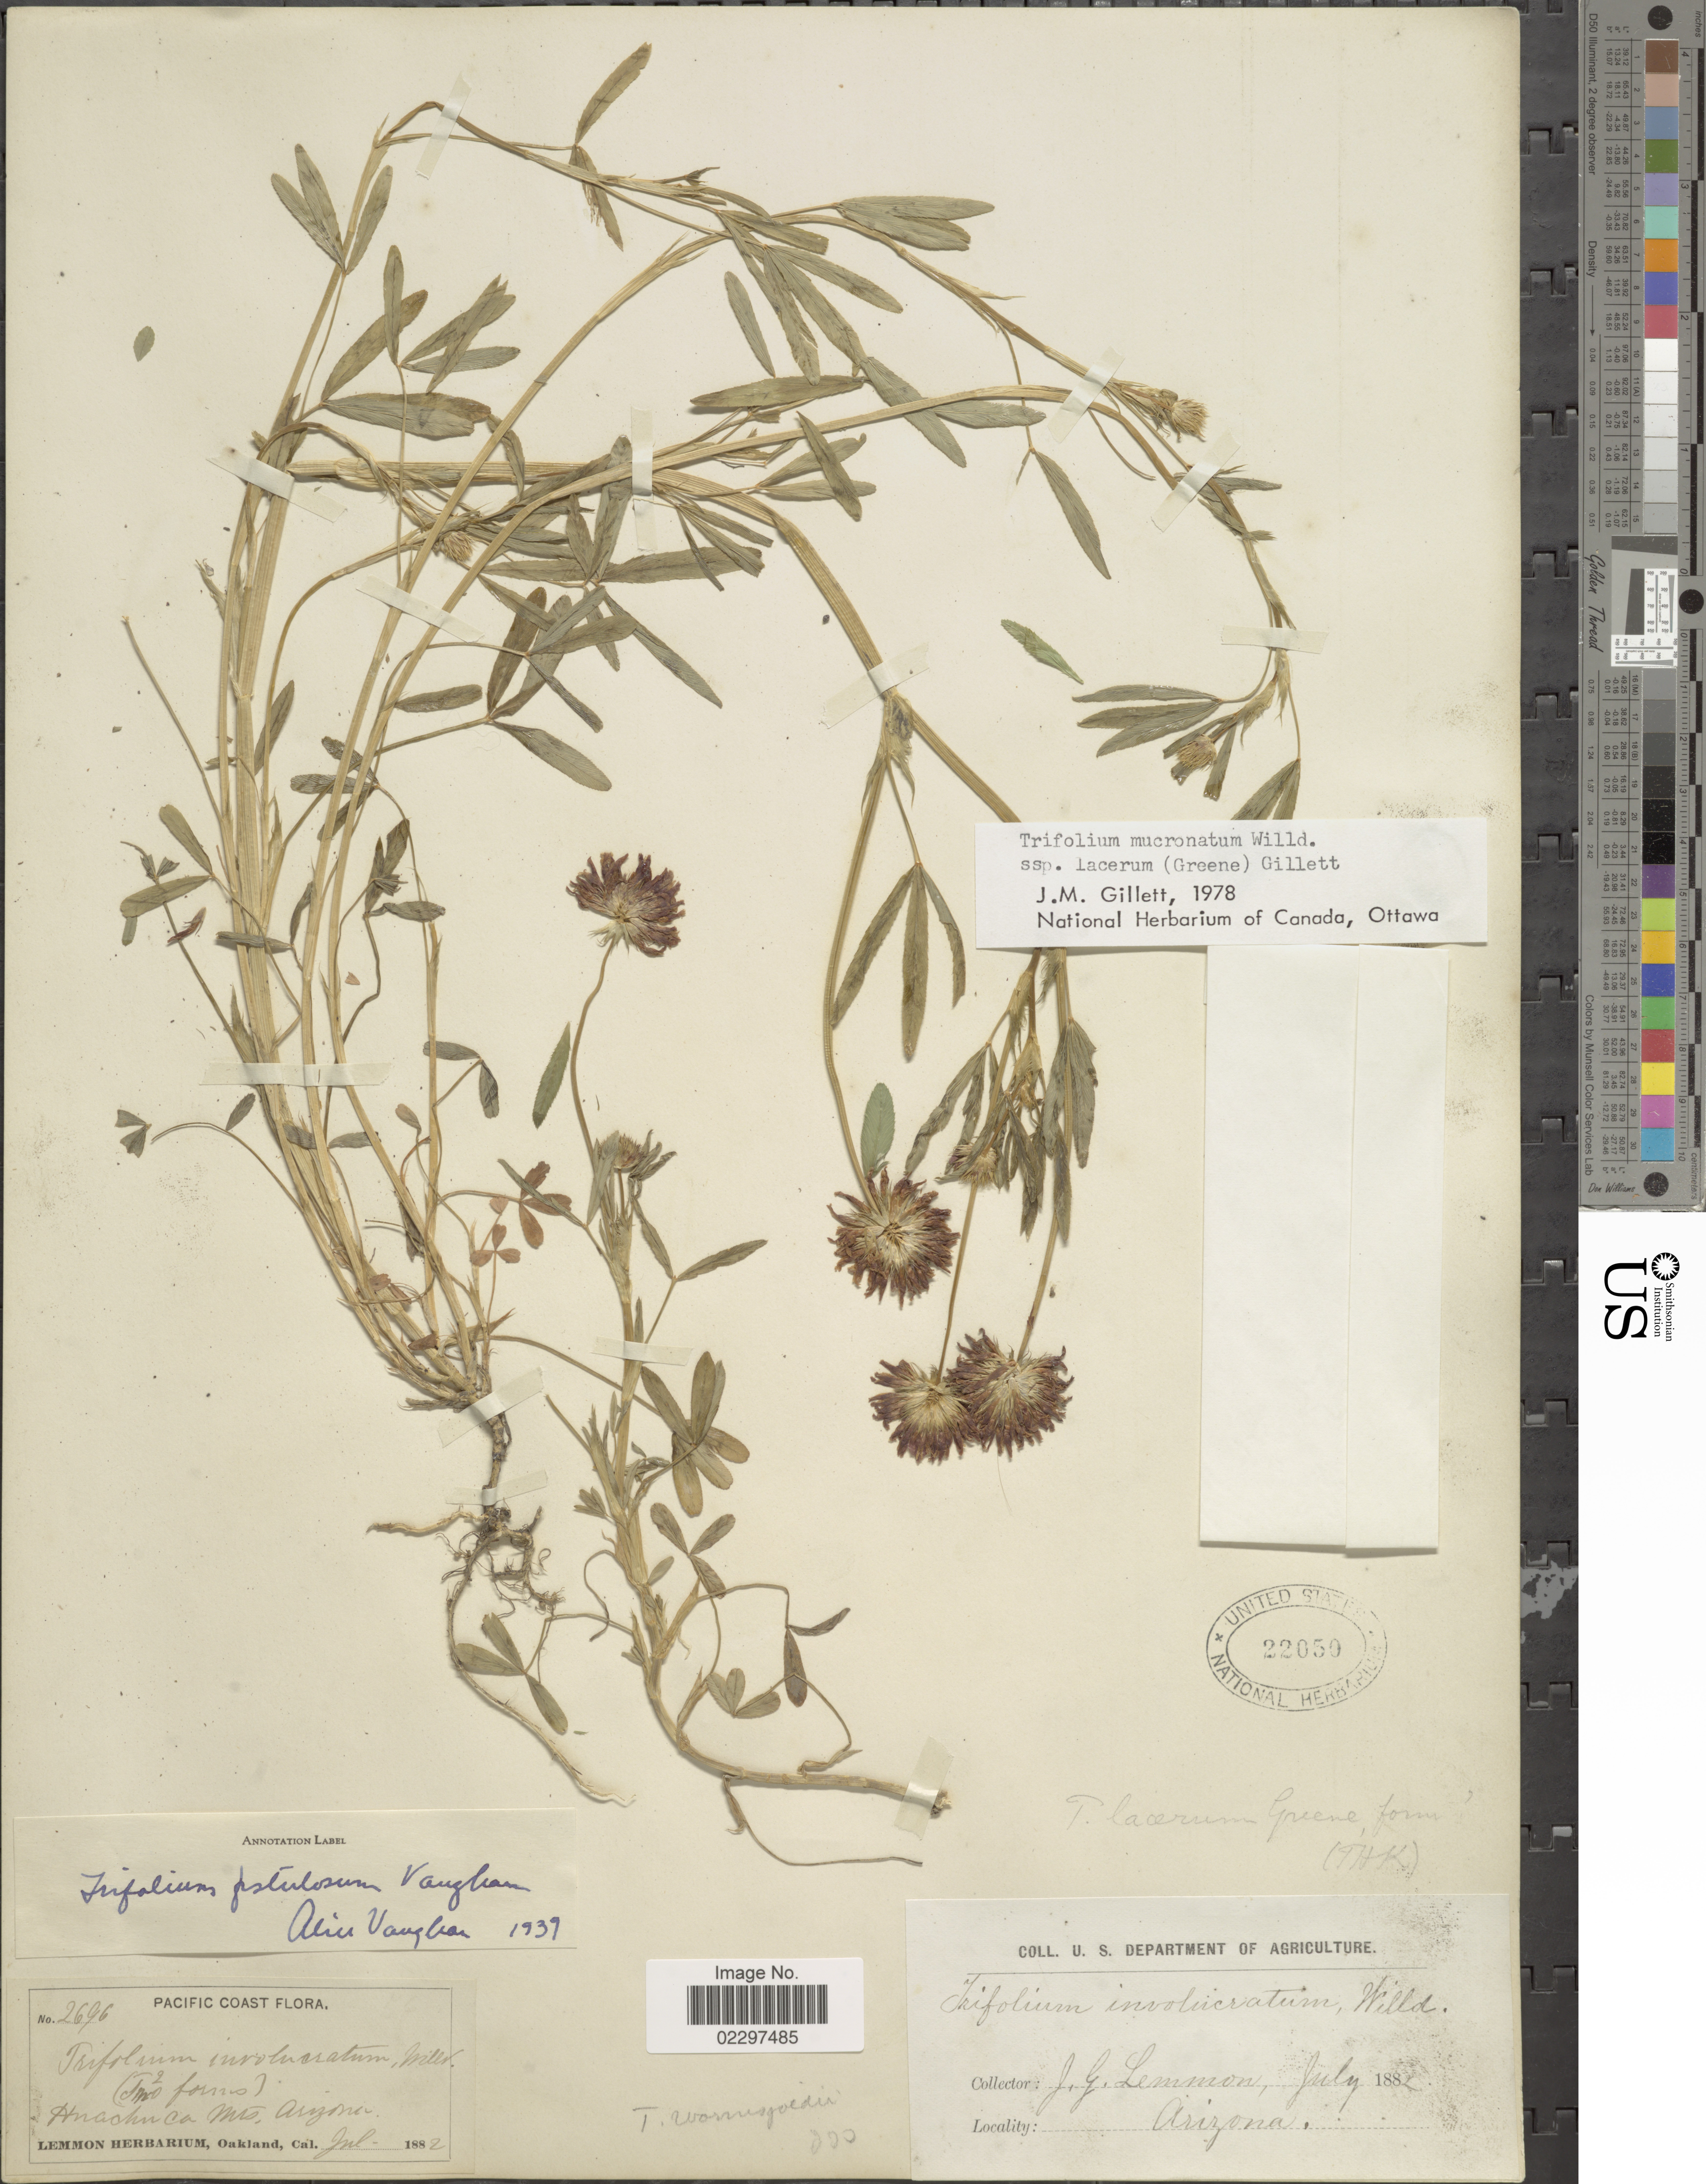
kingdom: Plantae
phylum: Tracheophyta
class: Magnoliopsida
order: Fabales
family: Fabaceae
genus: Trifolium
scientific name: Trifolium mucronatum subsp. lacerum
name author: Willd. ex Spreng.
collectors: J. Lemmon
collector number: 2696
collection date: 1882-07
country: United States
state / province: Arizona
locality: Huachuca Mts.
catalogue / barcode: US 22050